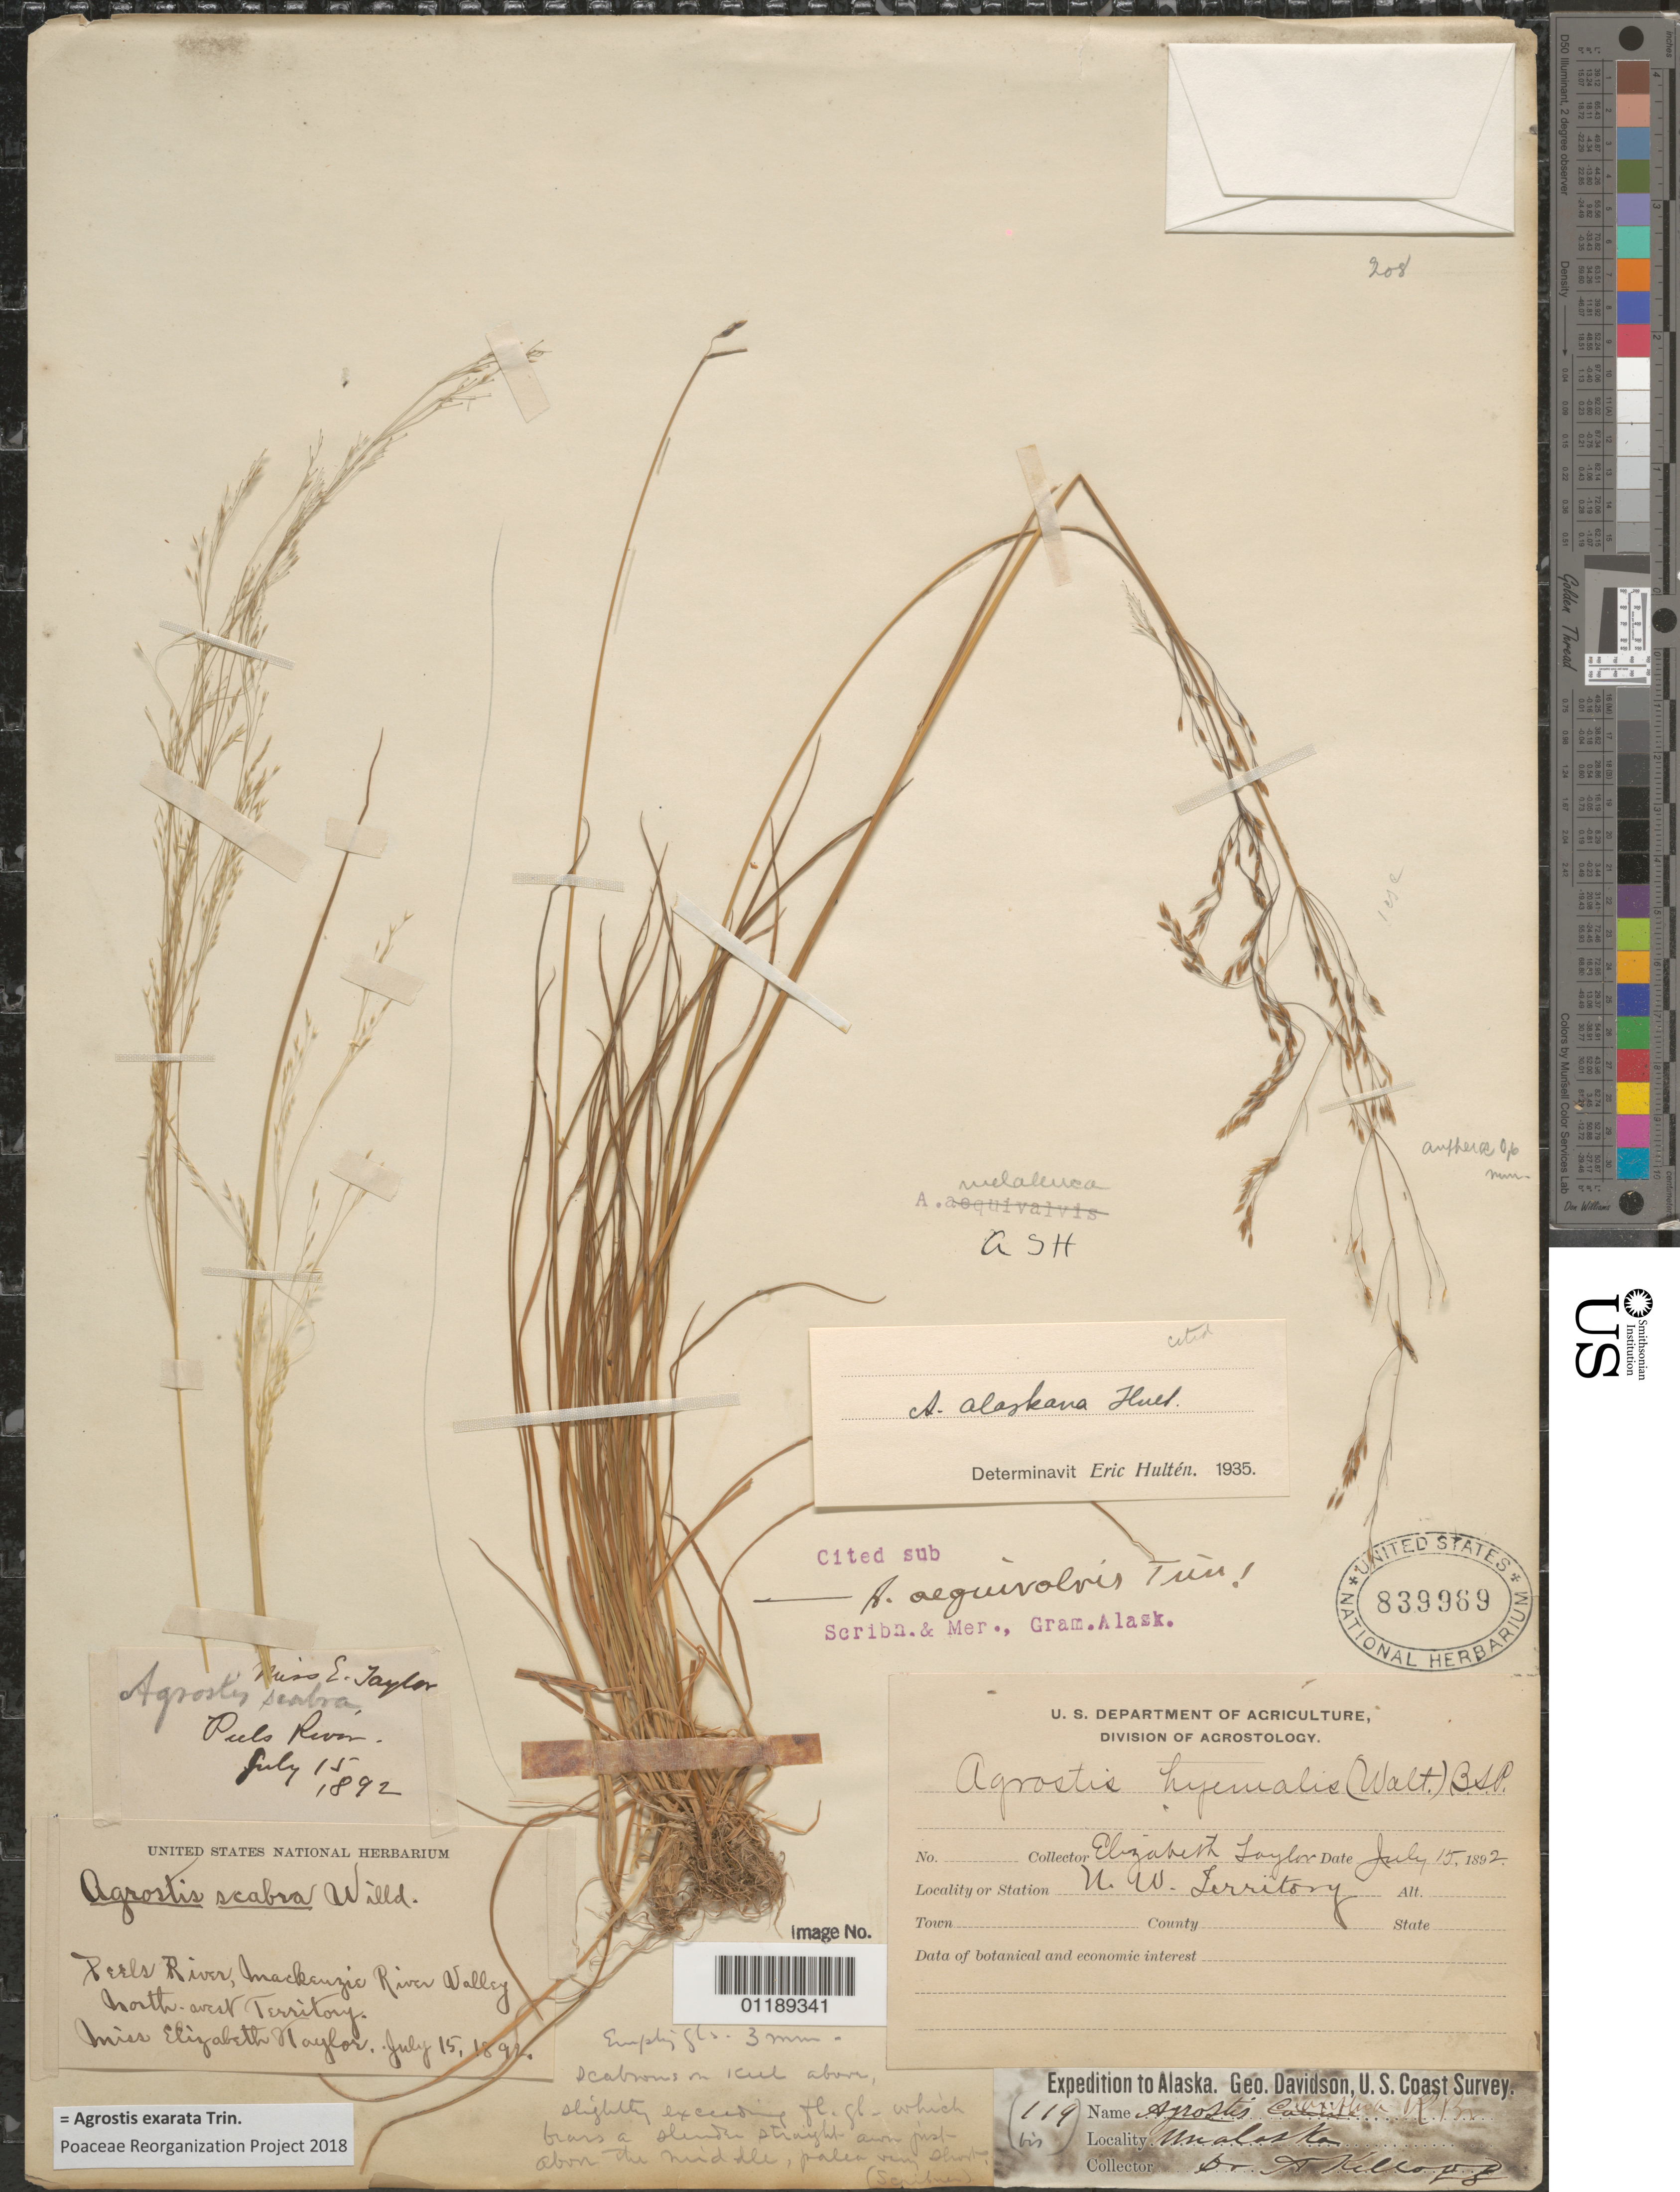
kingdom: Plantae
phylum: Tracheophyta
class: Liliopsida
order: Poales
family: Poaceae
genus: Agrostis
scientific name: Agrostis exarata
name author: Trin.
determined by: Poaceae Reorganization Project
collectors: A. Kellogg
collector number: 119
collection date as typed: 1867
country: United States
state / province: Alaska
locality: Unalaska.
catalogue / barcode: US 839969